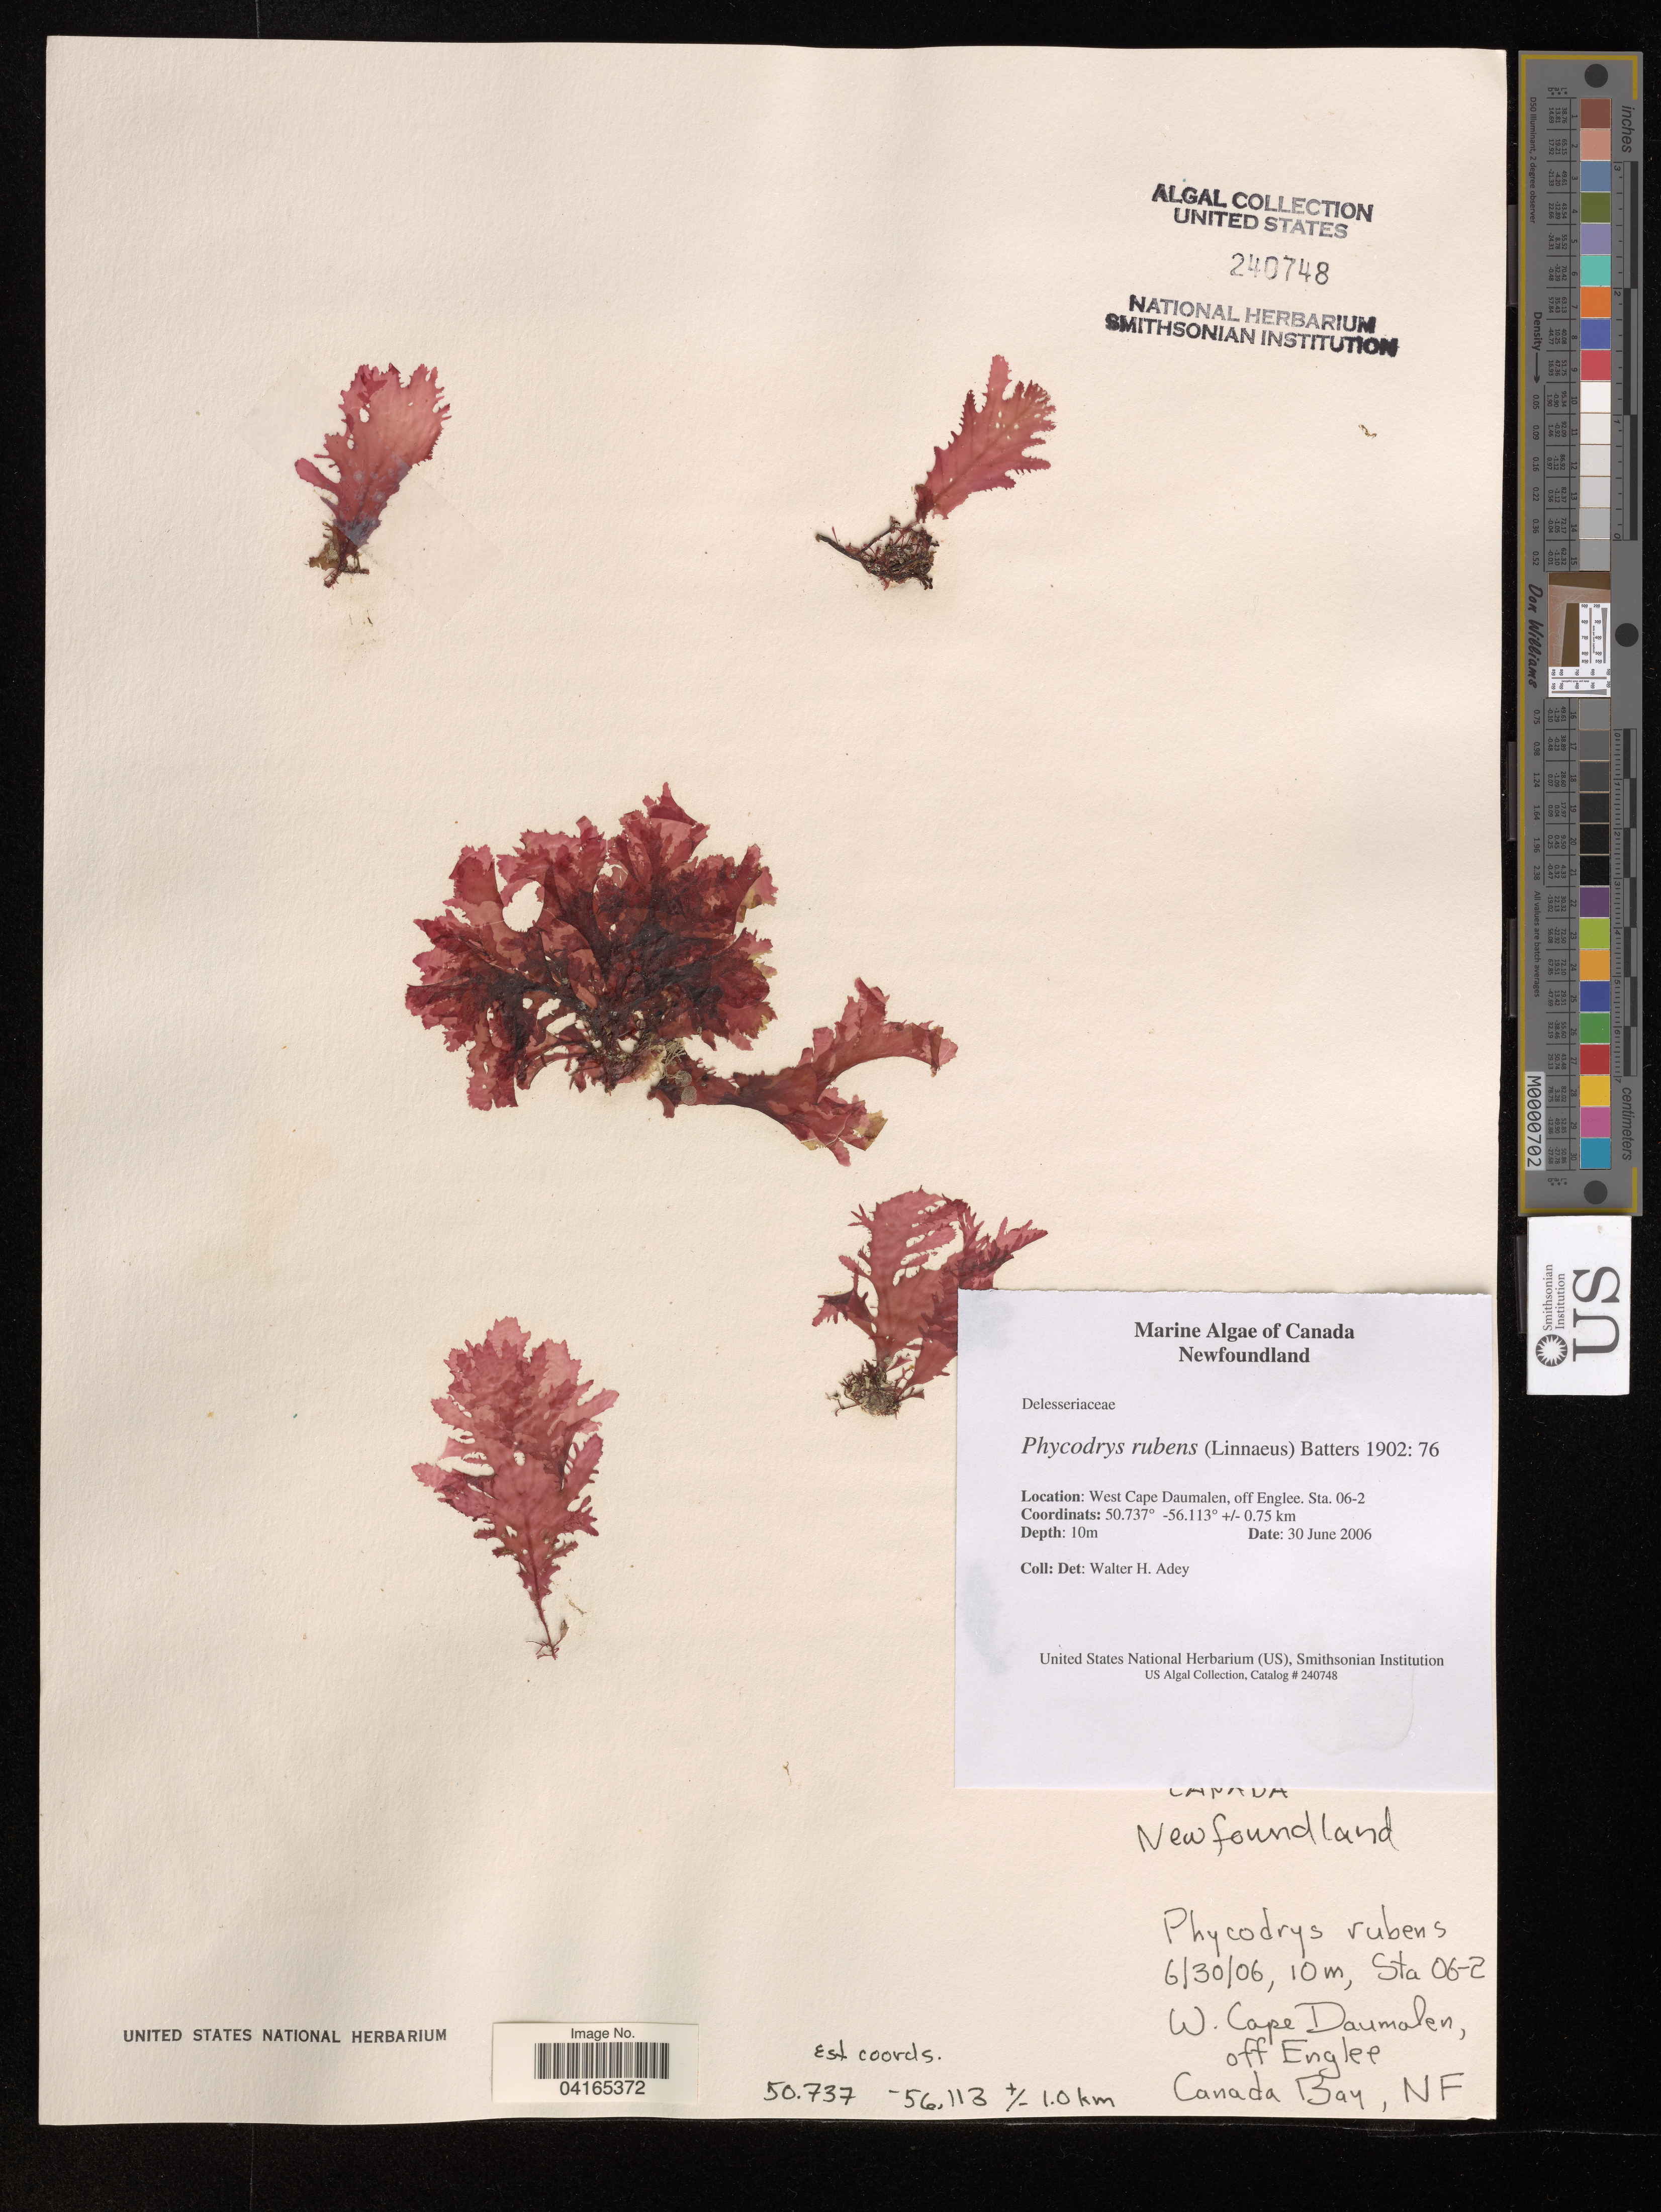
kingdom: Plantae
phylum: Rhodophyta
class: Florideophyceae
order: Ceramiales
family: Delesseriaceae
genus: Phycodrys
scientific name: Phycodrys rubens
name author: (L.) Batters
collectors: W. H. Adey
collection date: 2006-06-30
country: Canada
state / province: Newfoundland and Labrador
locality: W. Cape Daumalen, off Englee, Sta. 06-2.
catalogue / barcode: US 240748